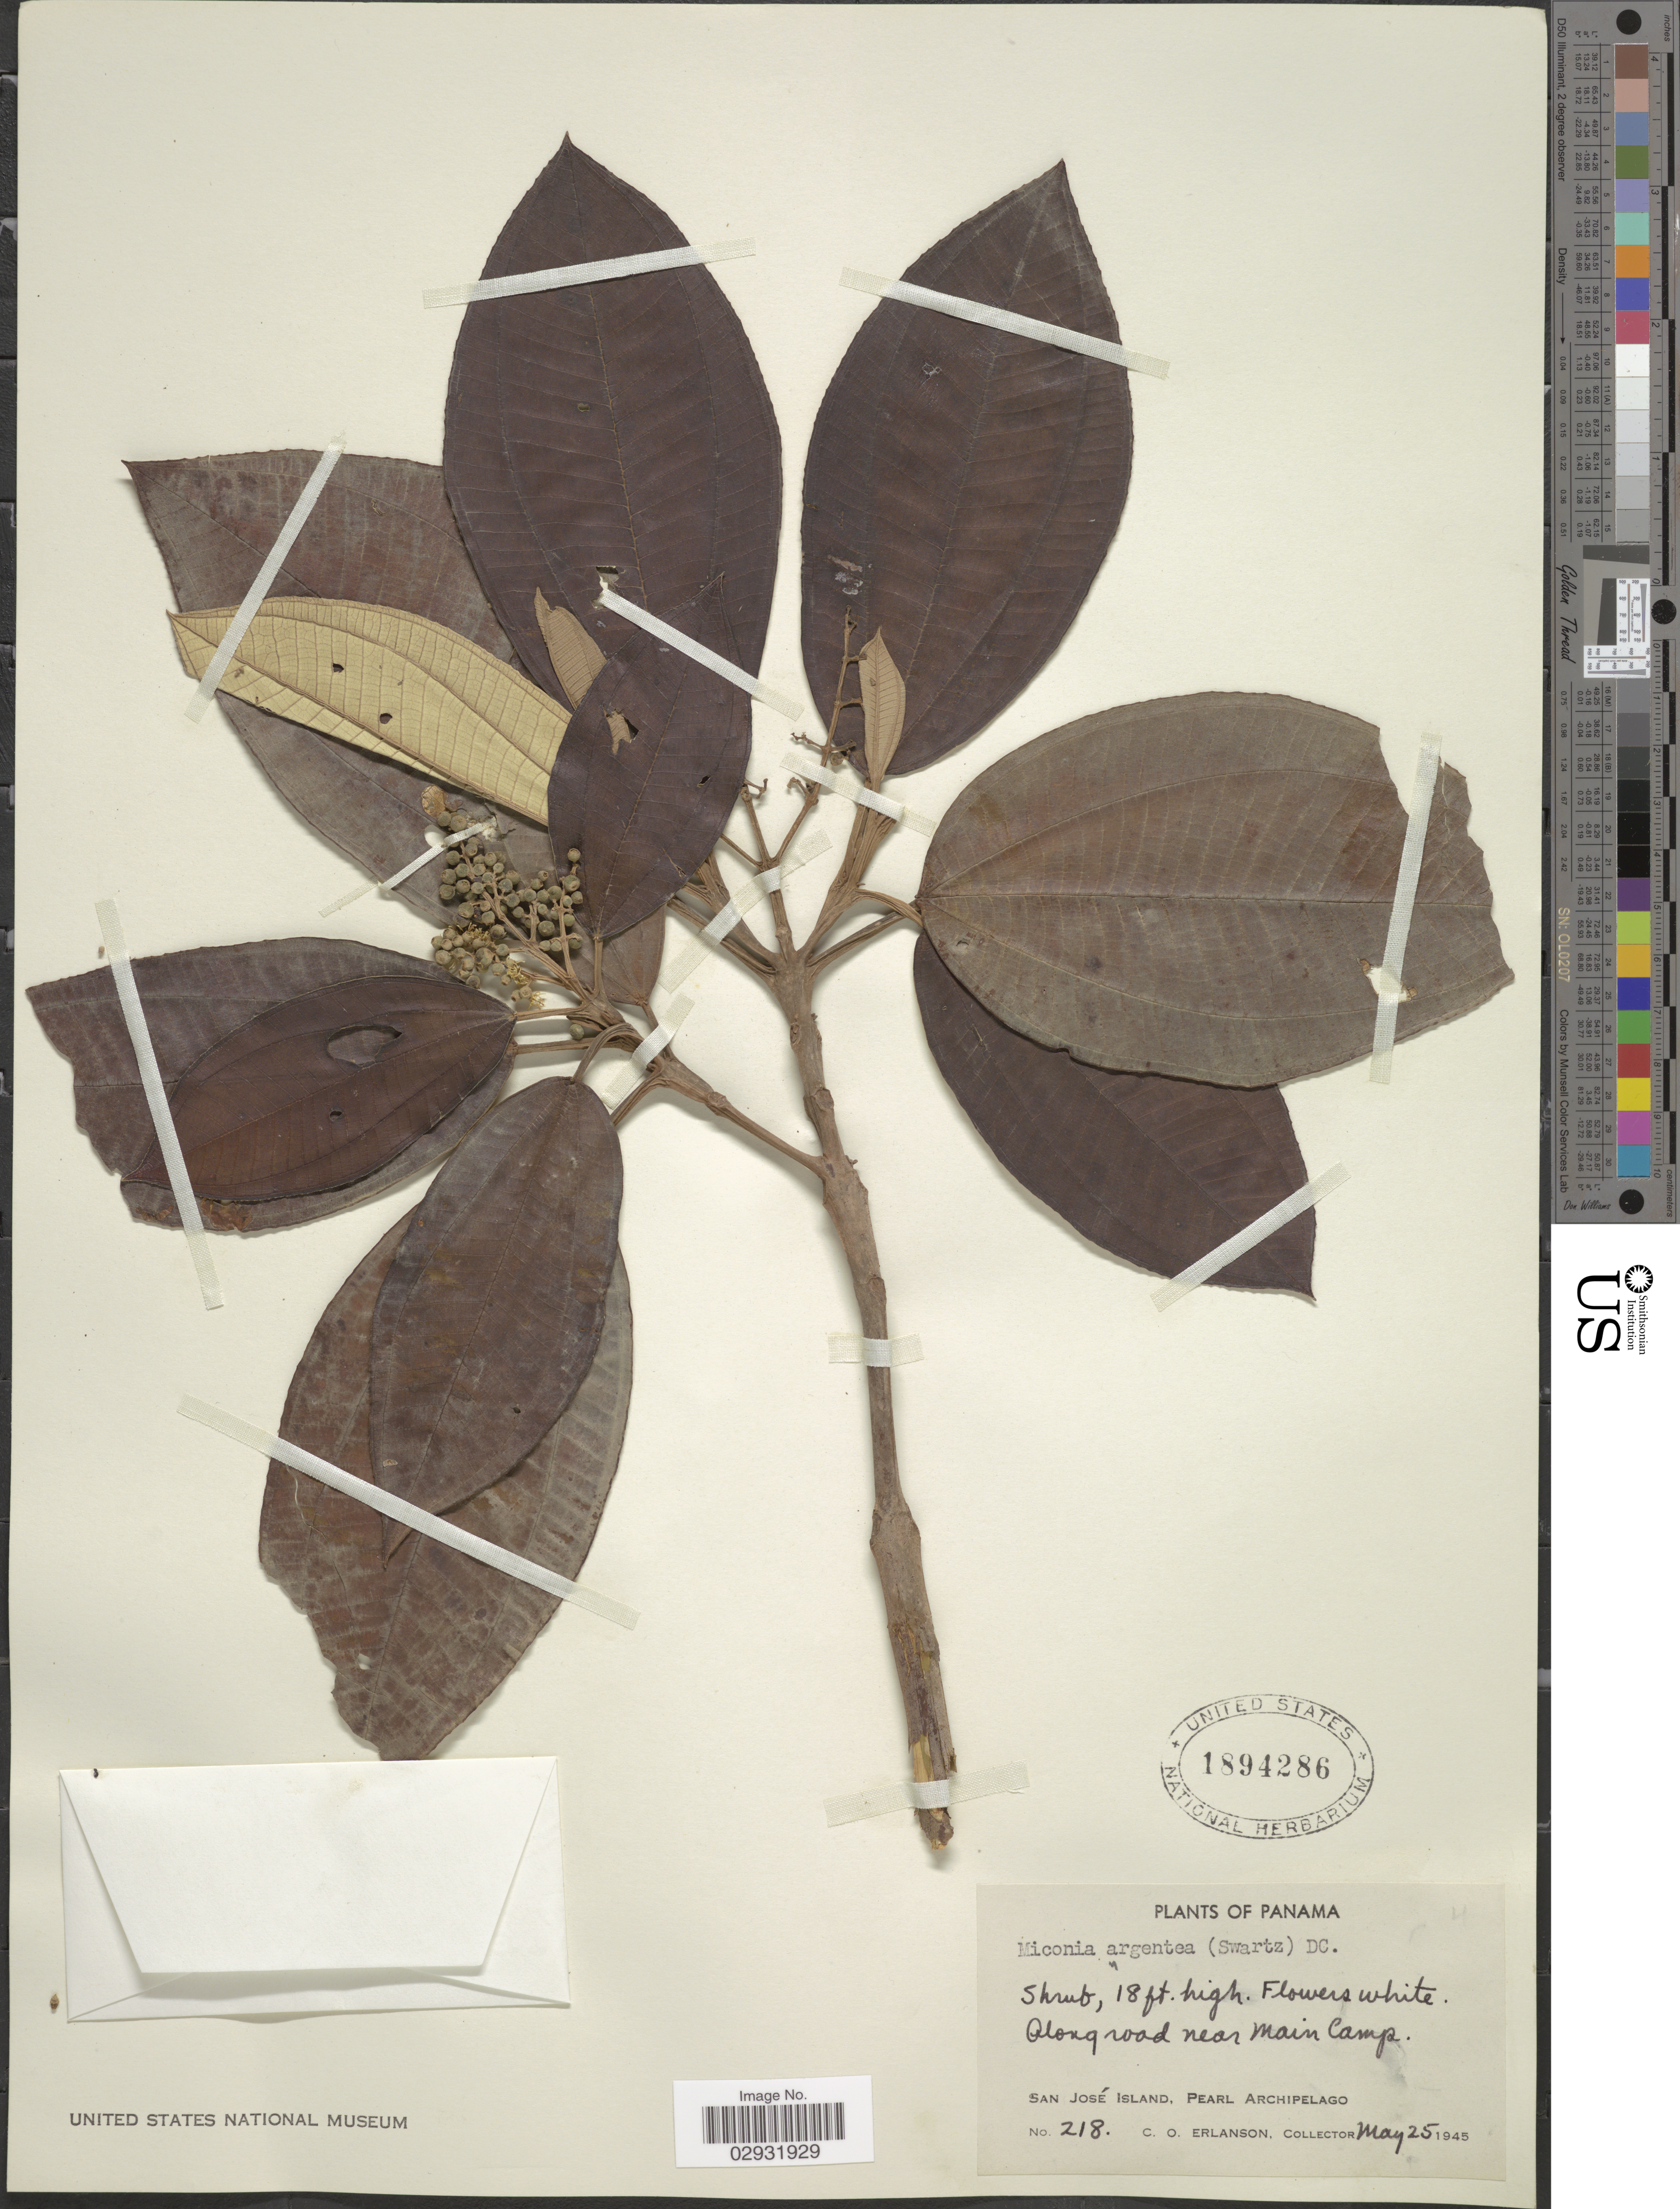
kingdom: Plantae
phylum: Tracheophyta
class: Magnoliopsida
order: Myrtales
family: Melastomataceae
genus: Miconia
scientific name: Miconia argentea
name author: (Sw.) DC.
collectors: C. O. Erlanson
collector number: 218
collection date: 1945-05-25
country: Panama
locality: San José Island, Pearl Archipelago.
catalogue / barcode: US 1894286